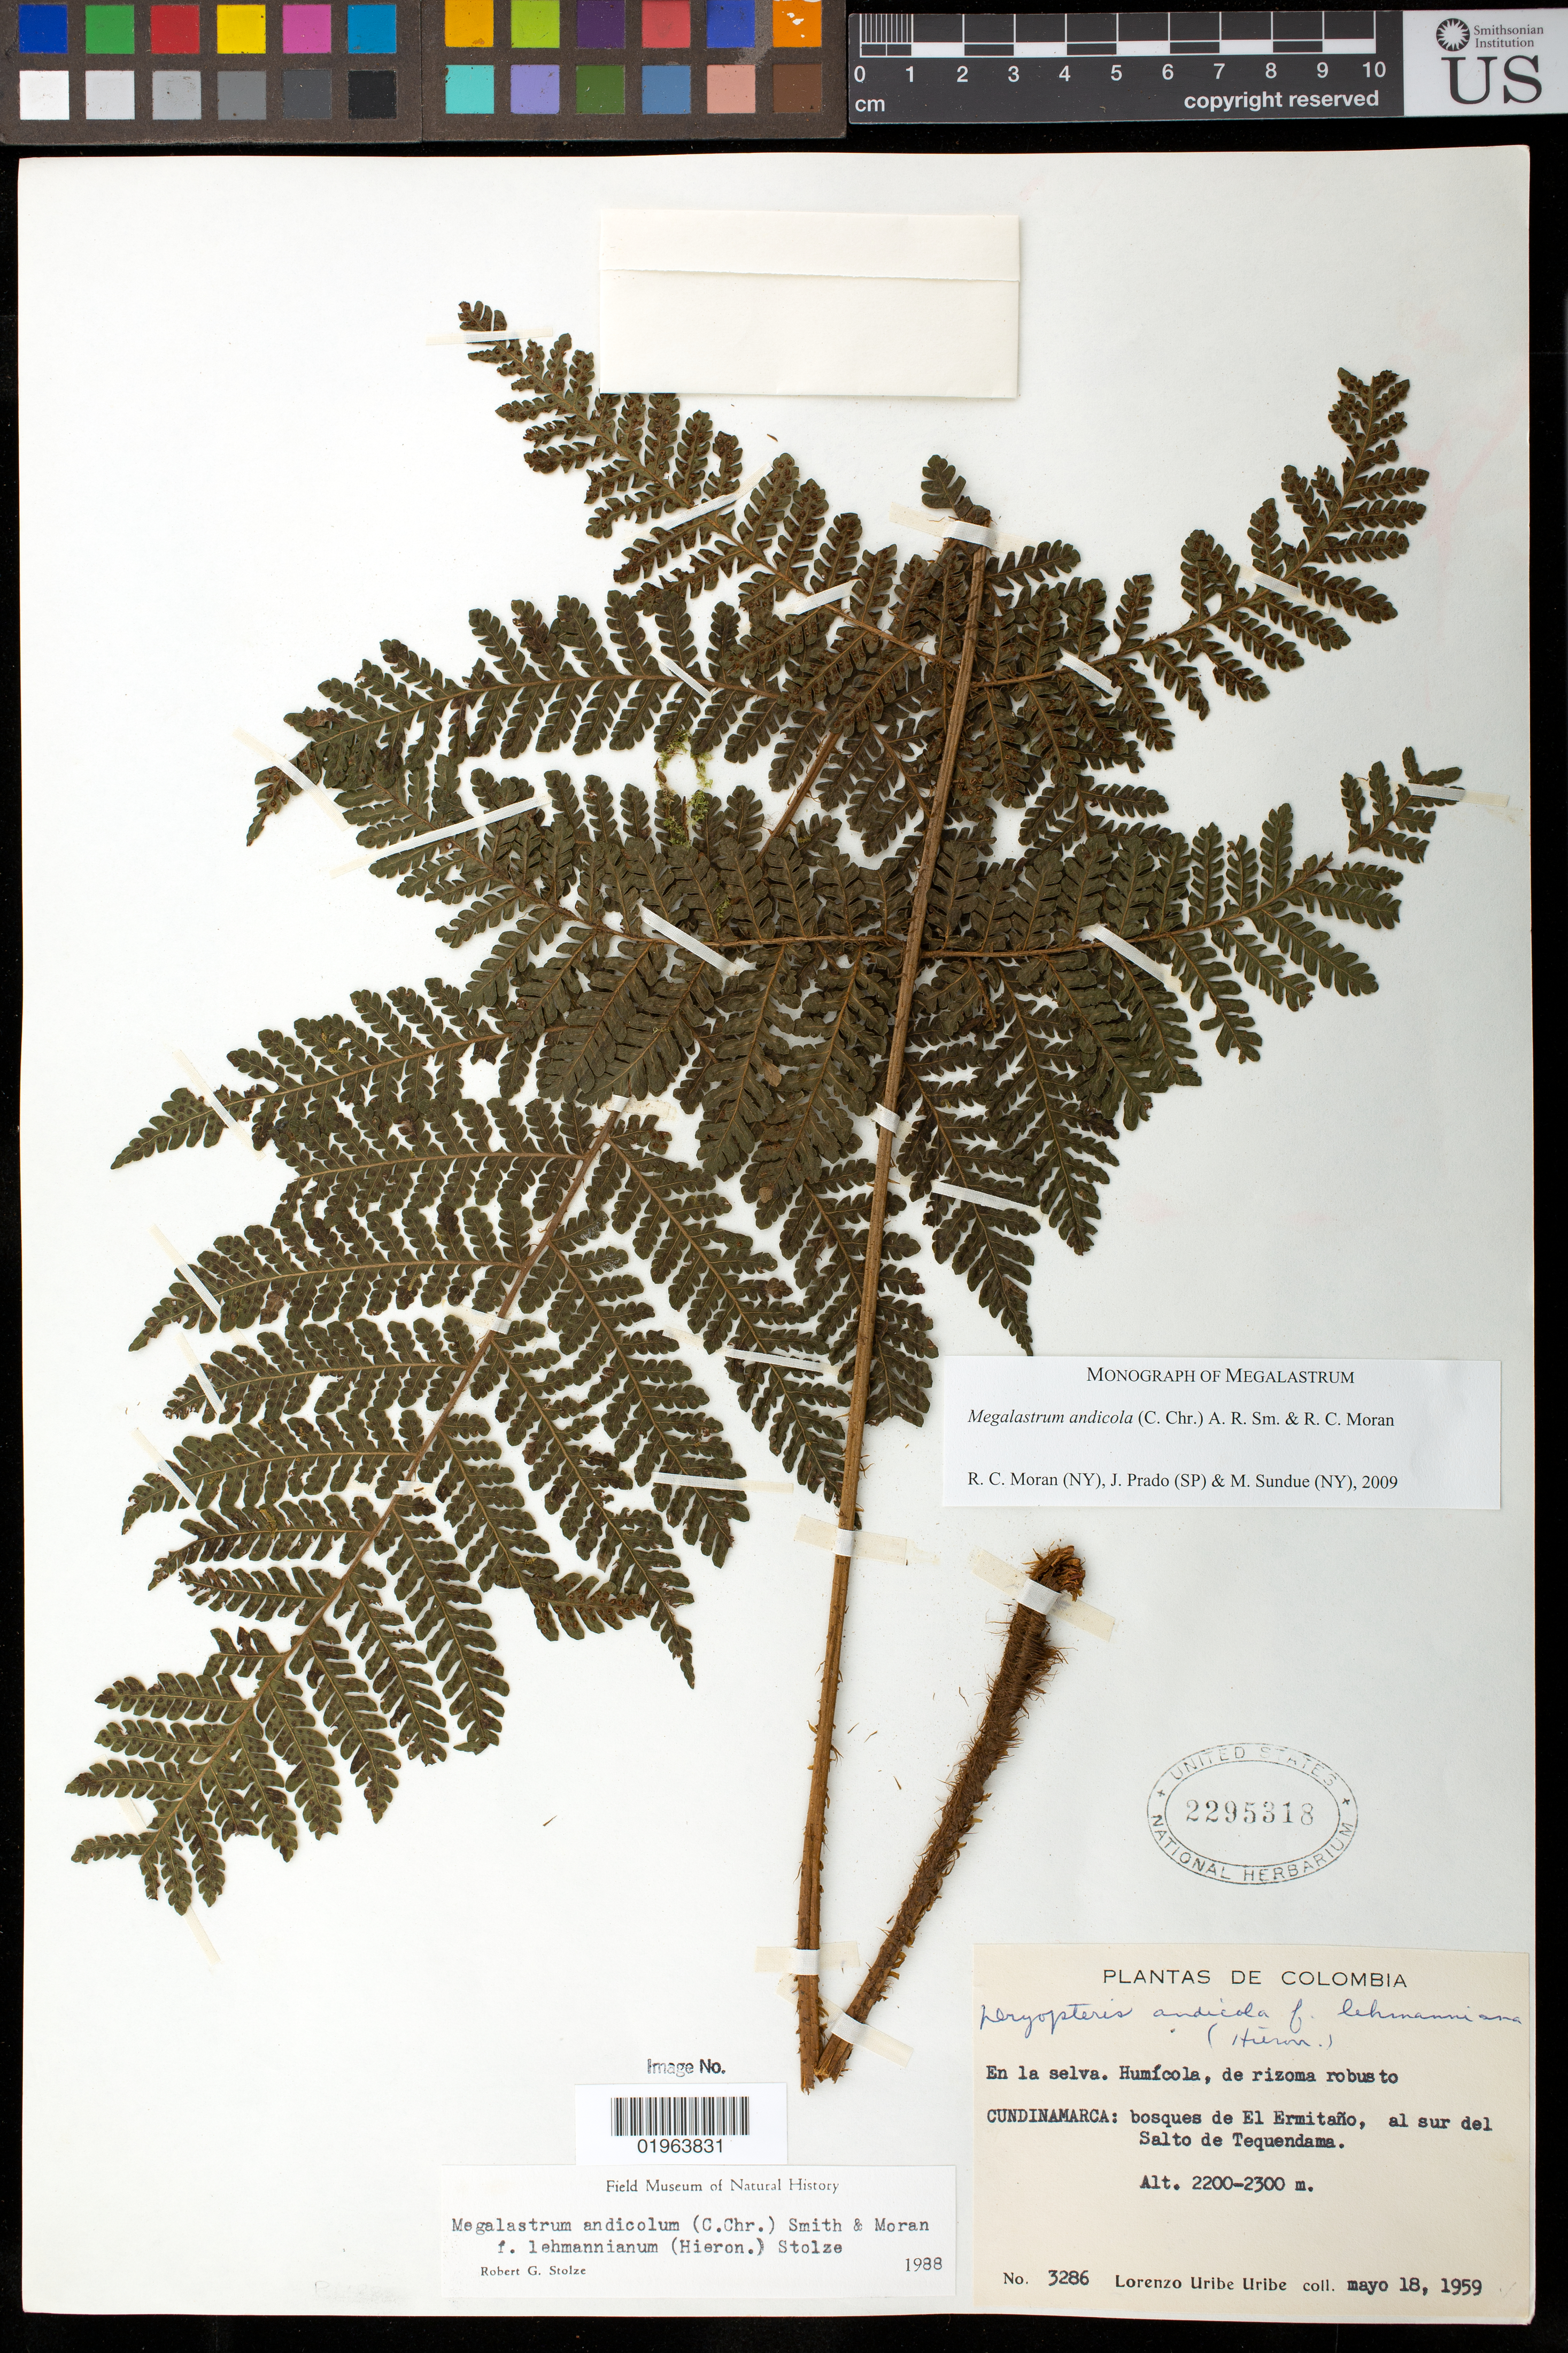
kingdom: Plantae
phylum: Tracheophyta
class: Polypodiopsida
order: Polypodiales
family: Dryopteridaceae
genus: Megalastrum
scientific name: Megalastrum apicale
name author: R.C. Moran & J. Prado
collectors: L. Uribe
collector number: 3286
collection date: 1959-05-18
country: Colombia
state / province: Cundinamarca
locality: Bosques de El Ermitaño, al sur del Salto de Tequendama.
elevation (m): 2200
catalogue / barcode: US 2295318